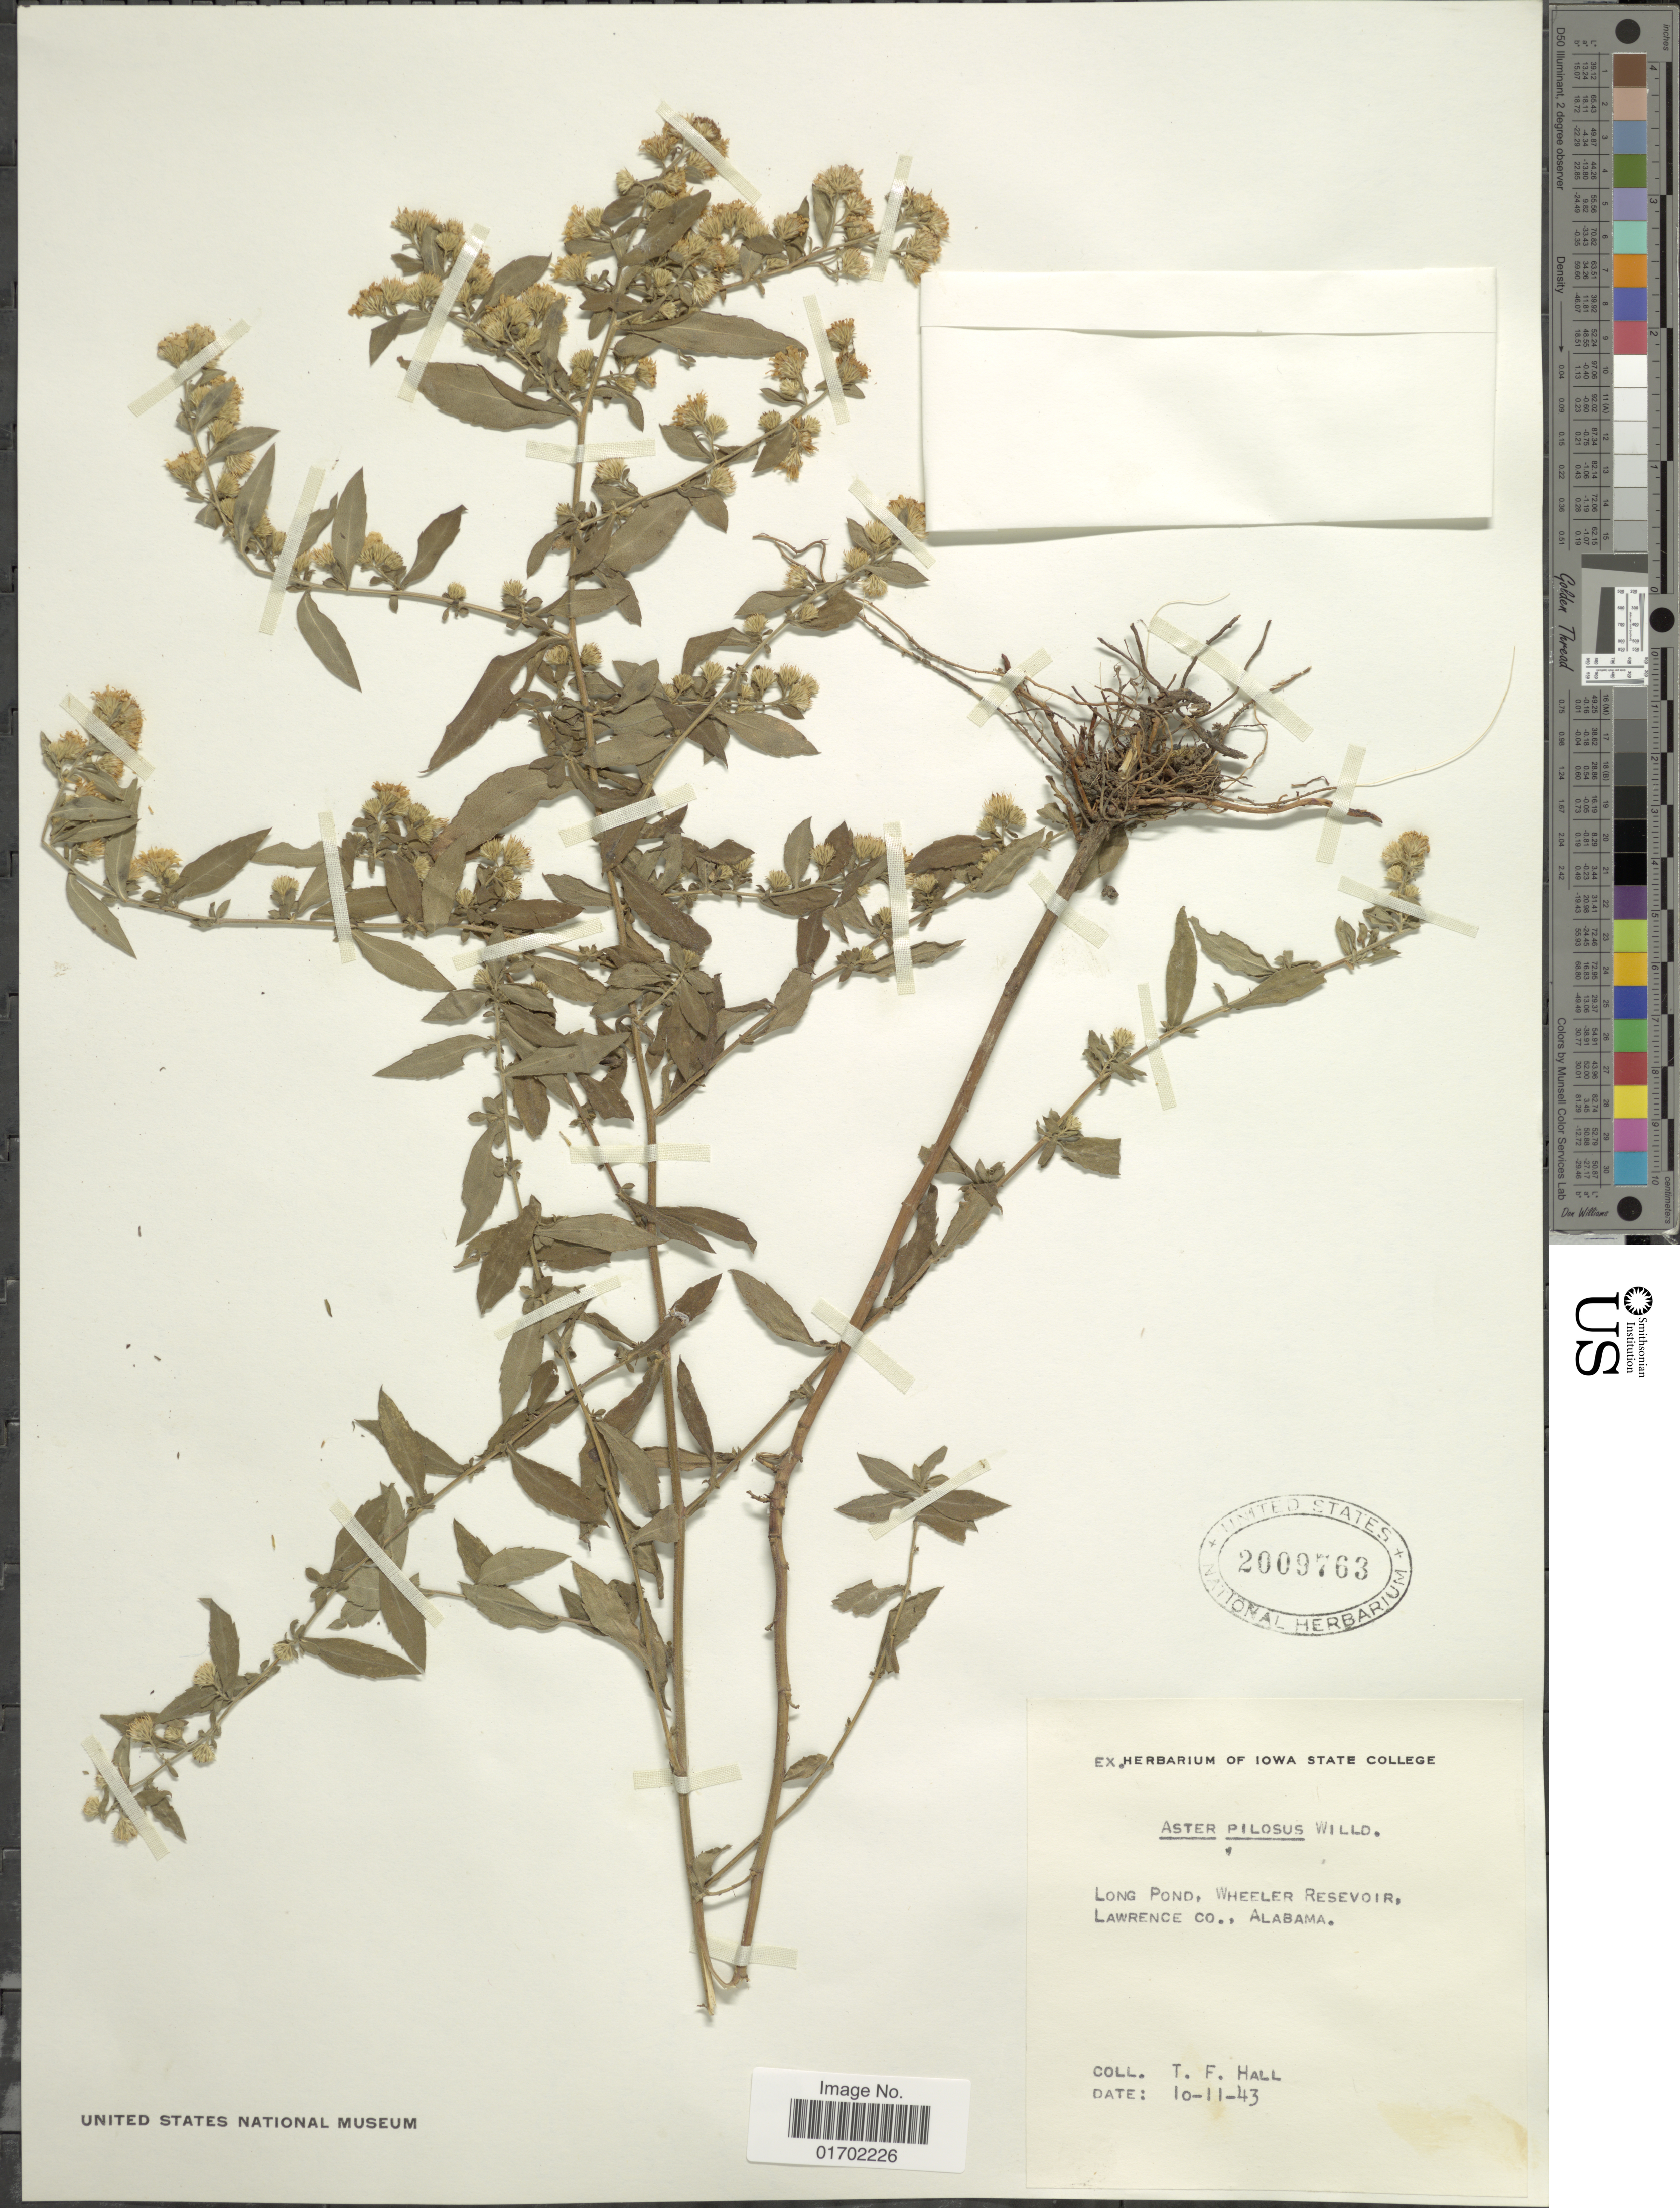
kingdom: Plantae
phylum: Tracheophyta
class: Magnoliopsida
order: Asterales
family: Asteraceae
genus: Symphyotrichum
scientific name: Symphyotrichum pilosum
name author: (Willd.) G.L. Nesom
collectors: T. Hall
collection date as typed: Transcribed d/m/y: 11/10/43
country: United States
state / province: Alabama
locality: Long Pond, Wheeler Reservoir, Lawrence Co.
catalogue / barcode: US 2009763